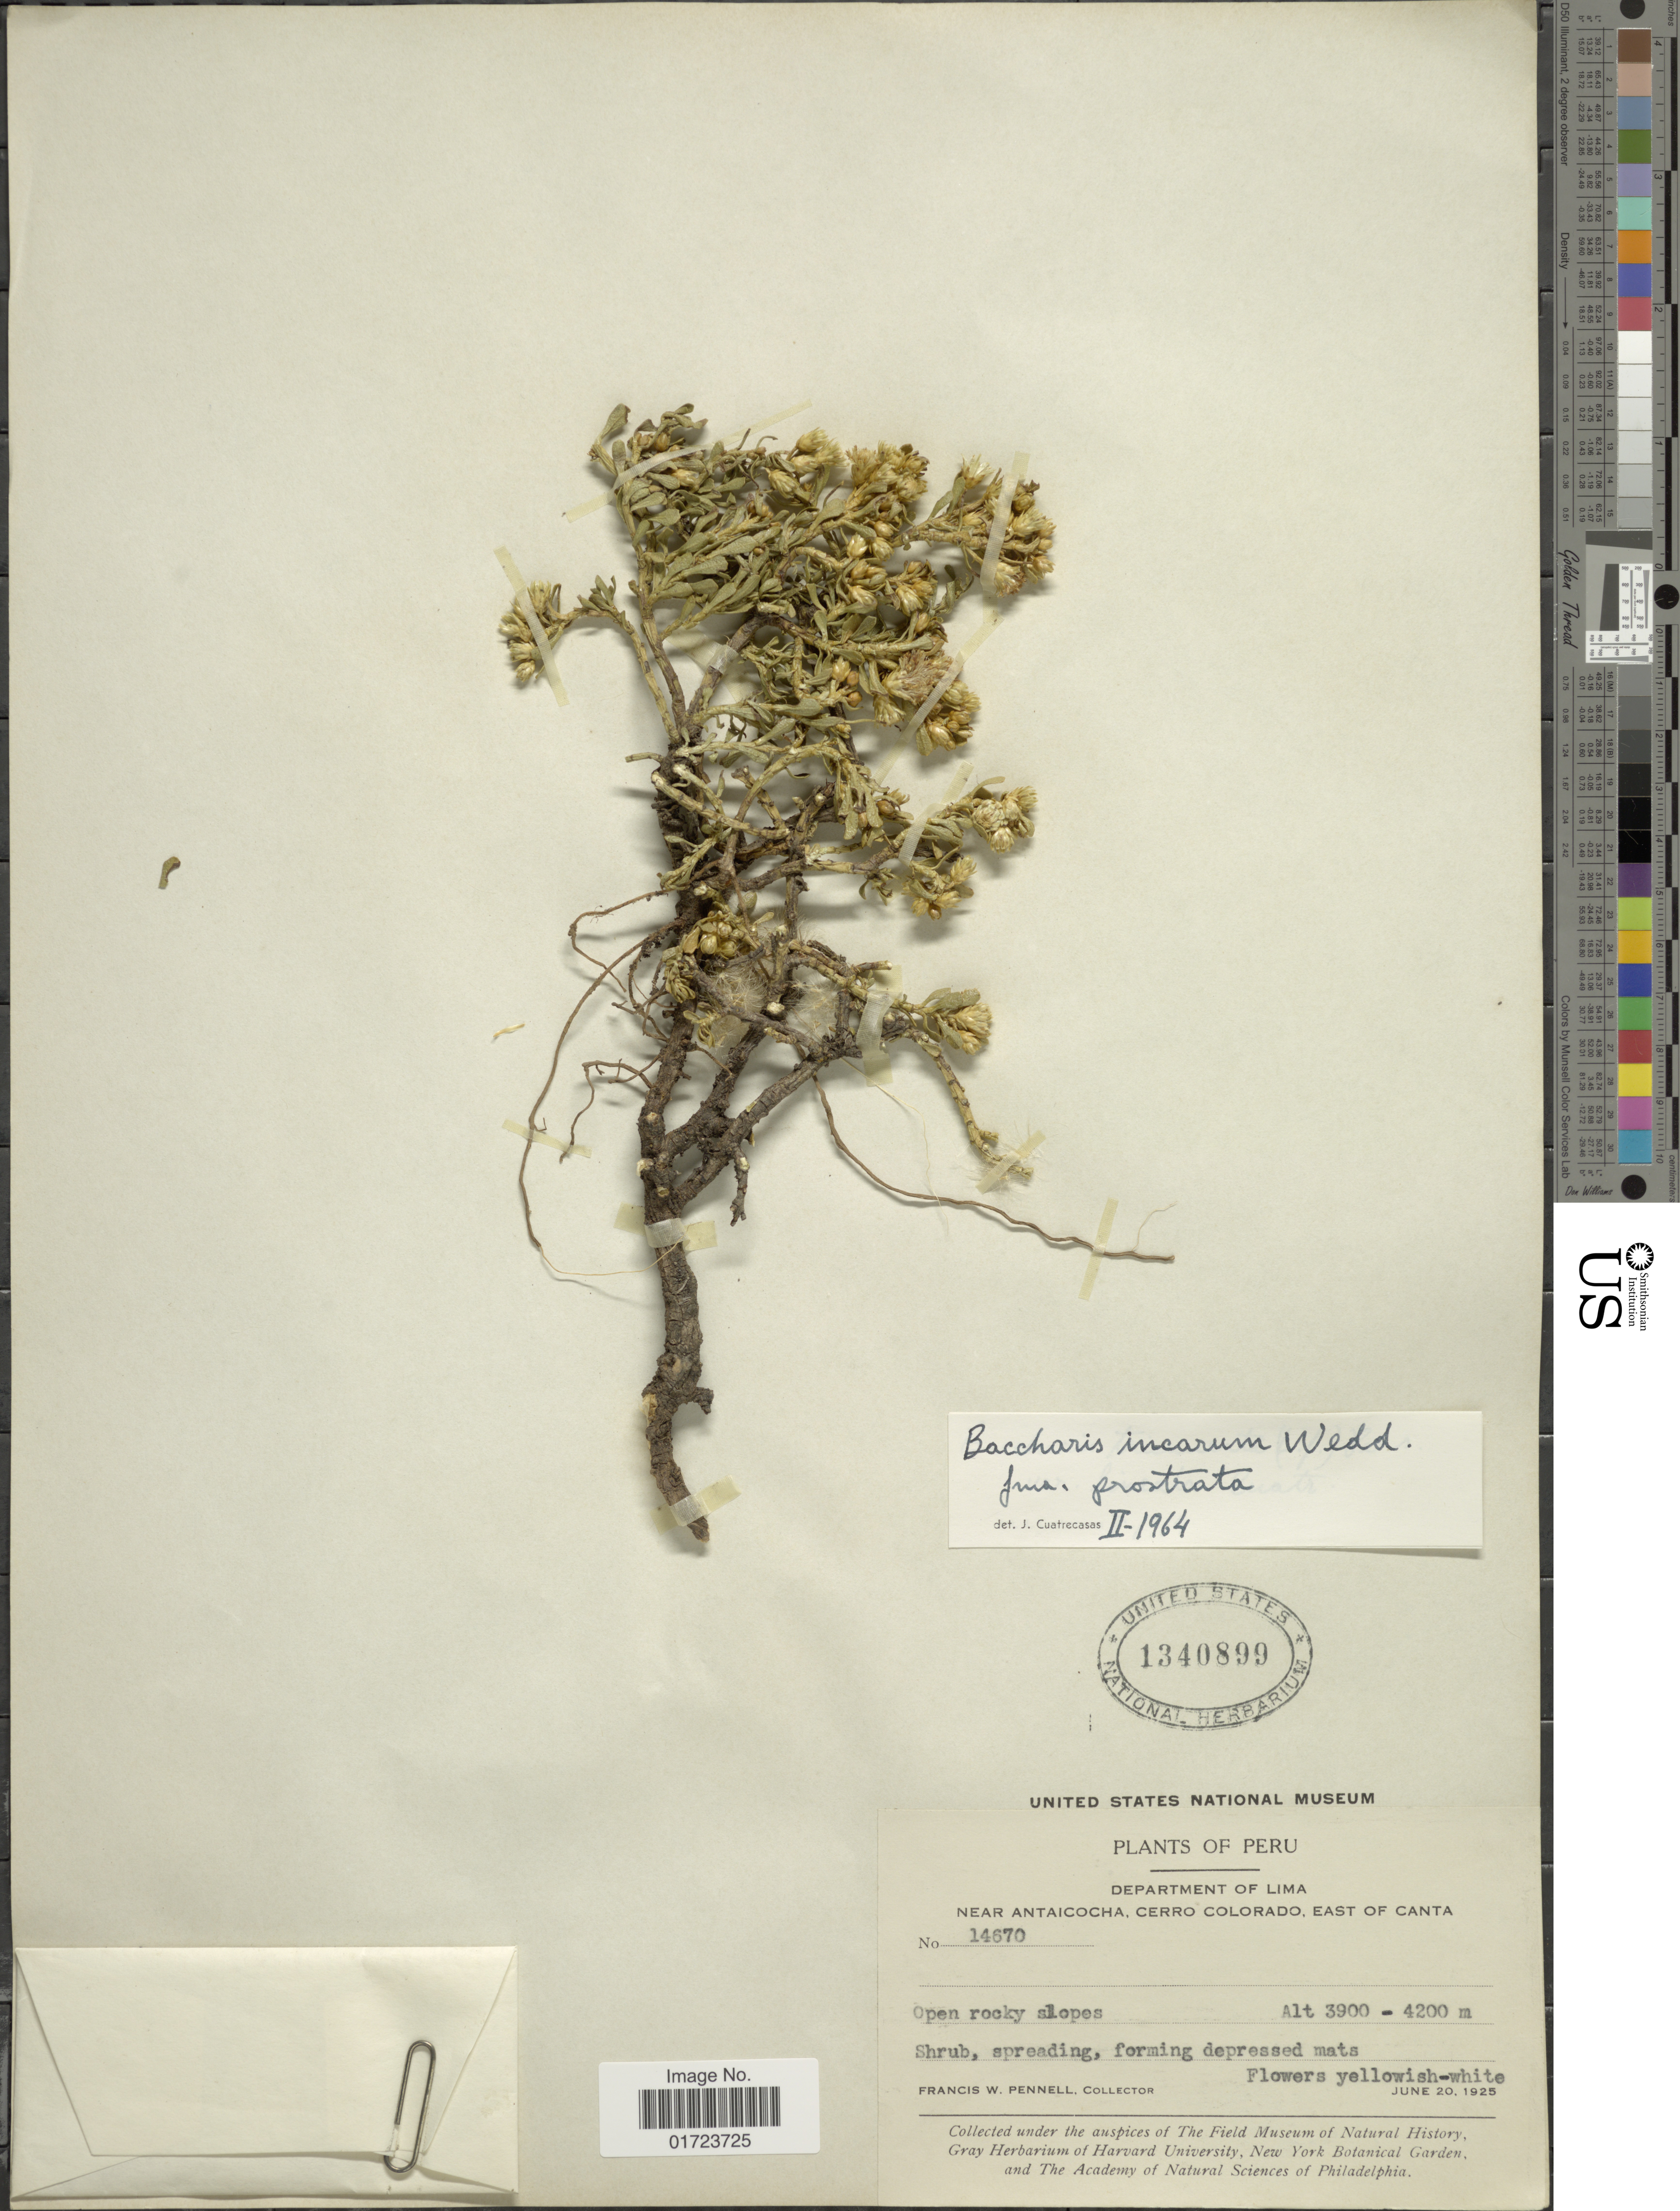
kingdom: Plantae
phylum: Tracheophyta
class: Magnoliopsida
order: Asterales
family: Asteraceae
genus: Baccharis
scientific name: Baccharis tola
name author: Phil.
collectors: F. W. Pennell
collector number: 14670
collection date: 1925-06-20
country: Peru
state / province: Lima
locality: Department of Peru. Near Antaicocha, Cerro Colorado, east of Canta.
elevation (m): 3900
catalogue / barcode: US 1340899